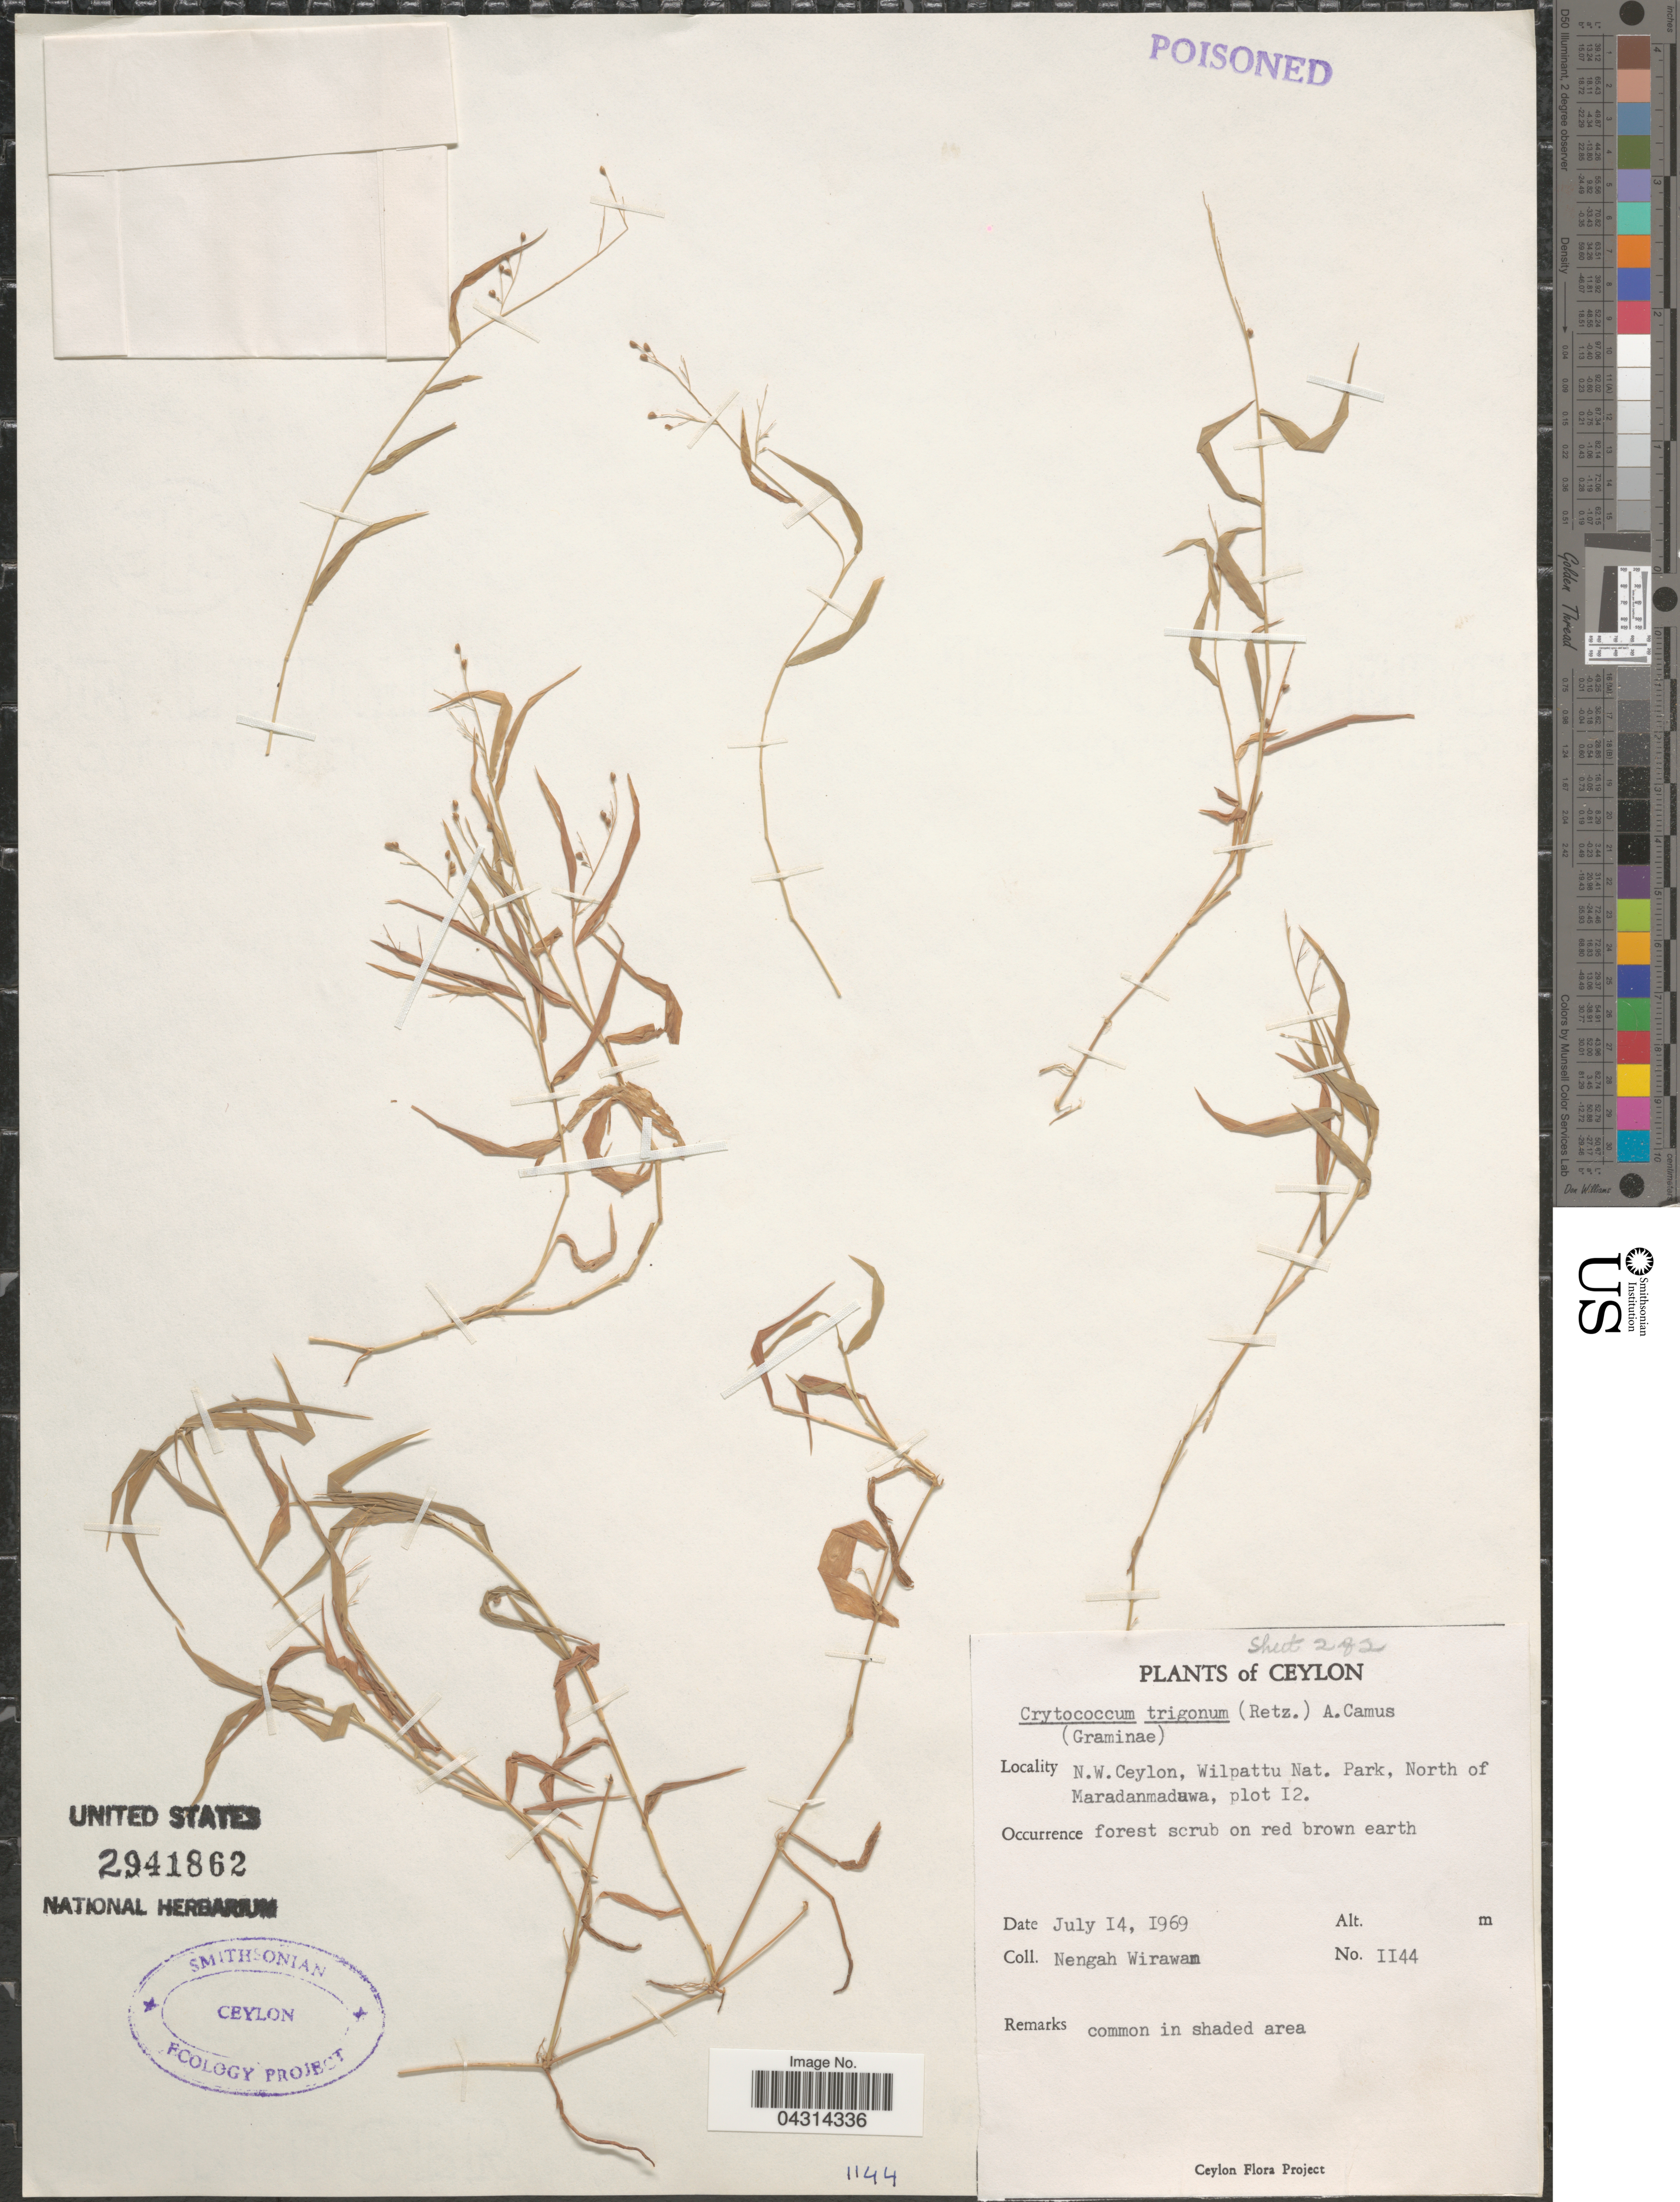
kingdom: Plantae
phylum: Tracheophyta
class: Liliopsida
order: Poales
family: Poaceae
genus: Cyrtococcum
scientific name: Cyrtococcum trigonum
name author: (Retz.) A. Camus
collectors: N. Wirawan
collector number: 1144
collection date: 1969-07-14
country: Sri Lanka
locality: Ceylon. N.W. Ceylon, Wilpattu Nat. Park, North of Maradanmaduwa, plot 12.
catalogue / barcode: US 2941862